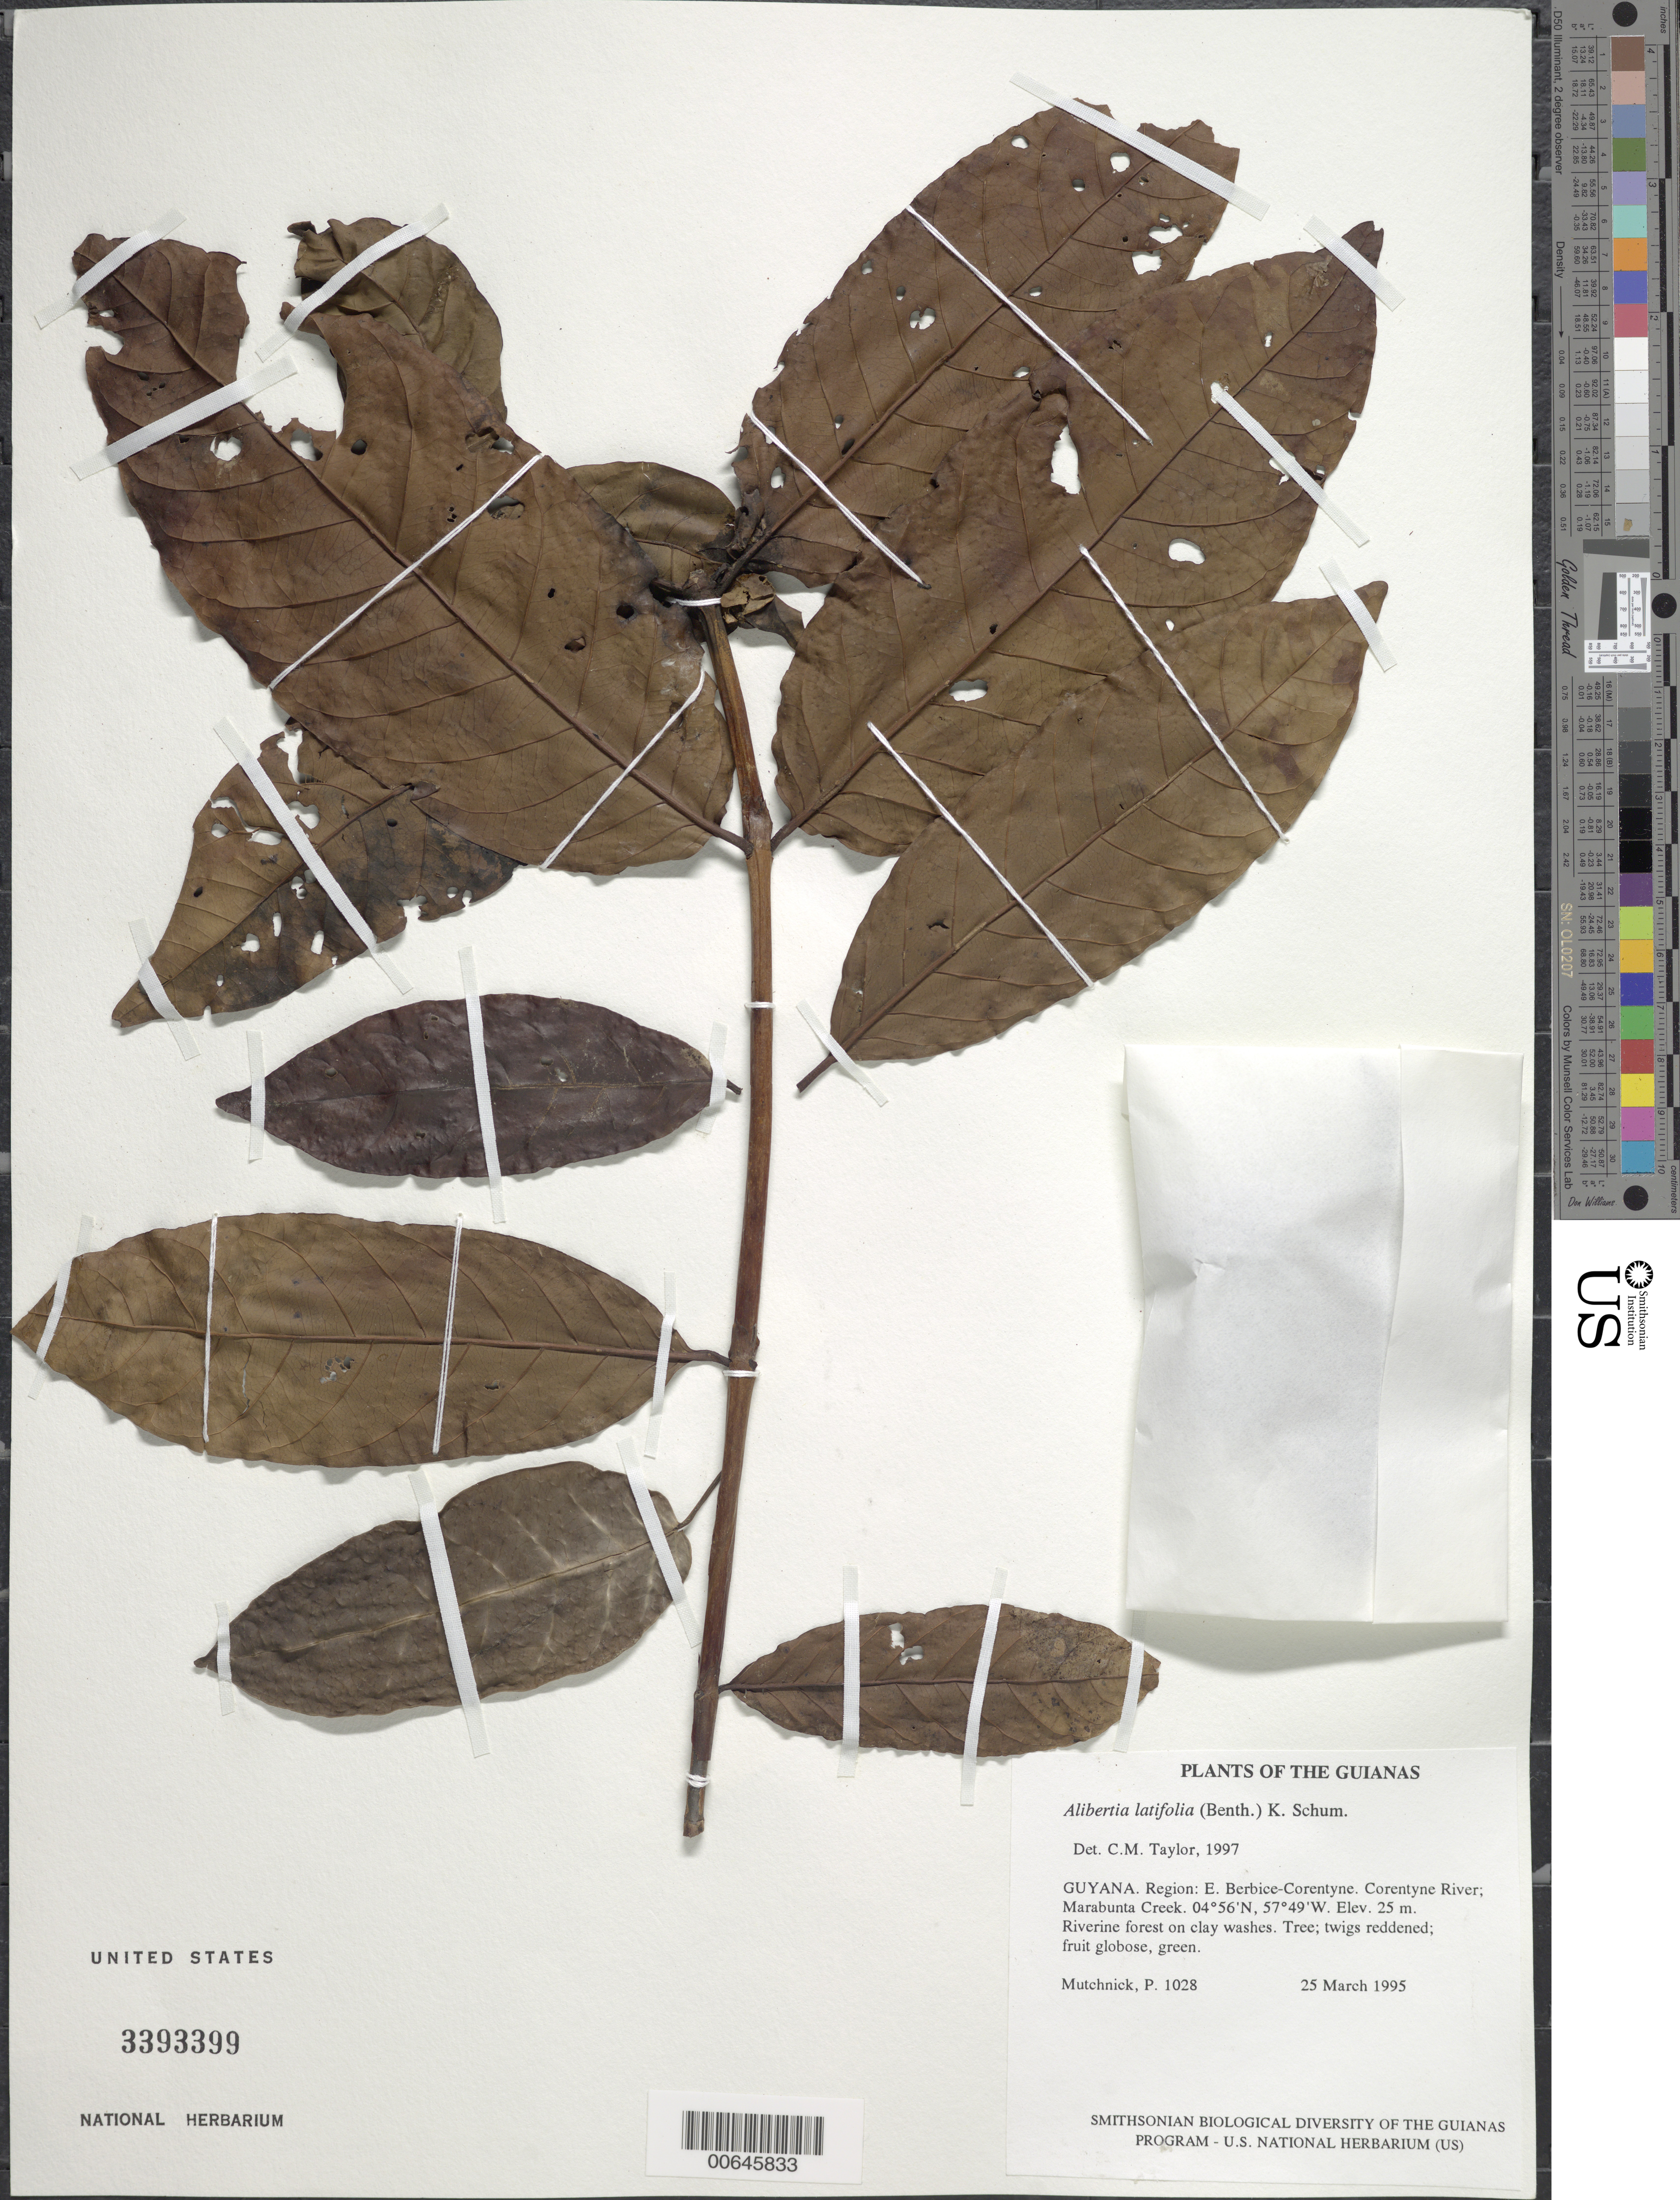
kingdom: Plantae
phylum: Tracheophyta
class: Magnoliopsida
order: Gentianales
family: Rubiaceae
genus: Alibertia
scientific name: Alibertia latifolia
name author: (Benth.) K. Schum.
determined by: Taylor, Charlotte M.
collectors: P. Mutchnick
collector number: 1028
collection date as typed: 25 March 1995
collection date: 1995-03-25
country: Guyana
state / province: E. Berbice-Corentyne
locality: Corentyne River; Marabunta Creek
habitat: Riverine forest on clay washes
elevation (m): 25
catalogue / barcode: US 3393399